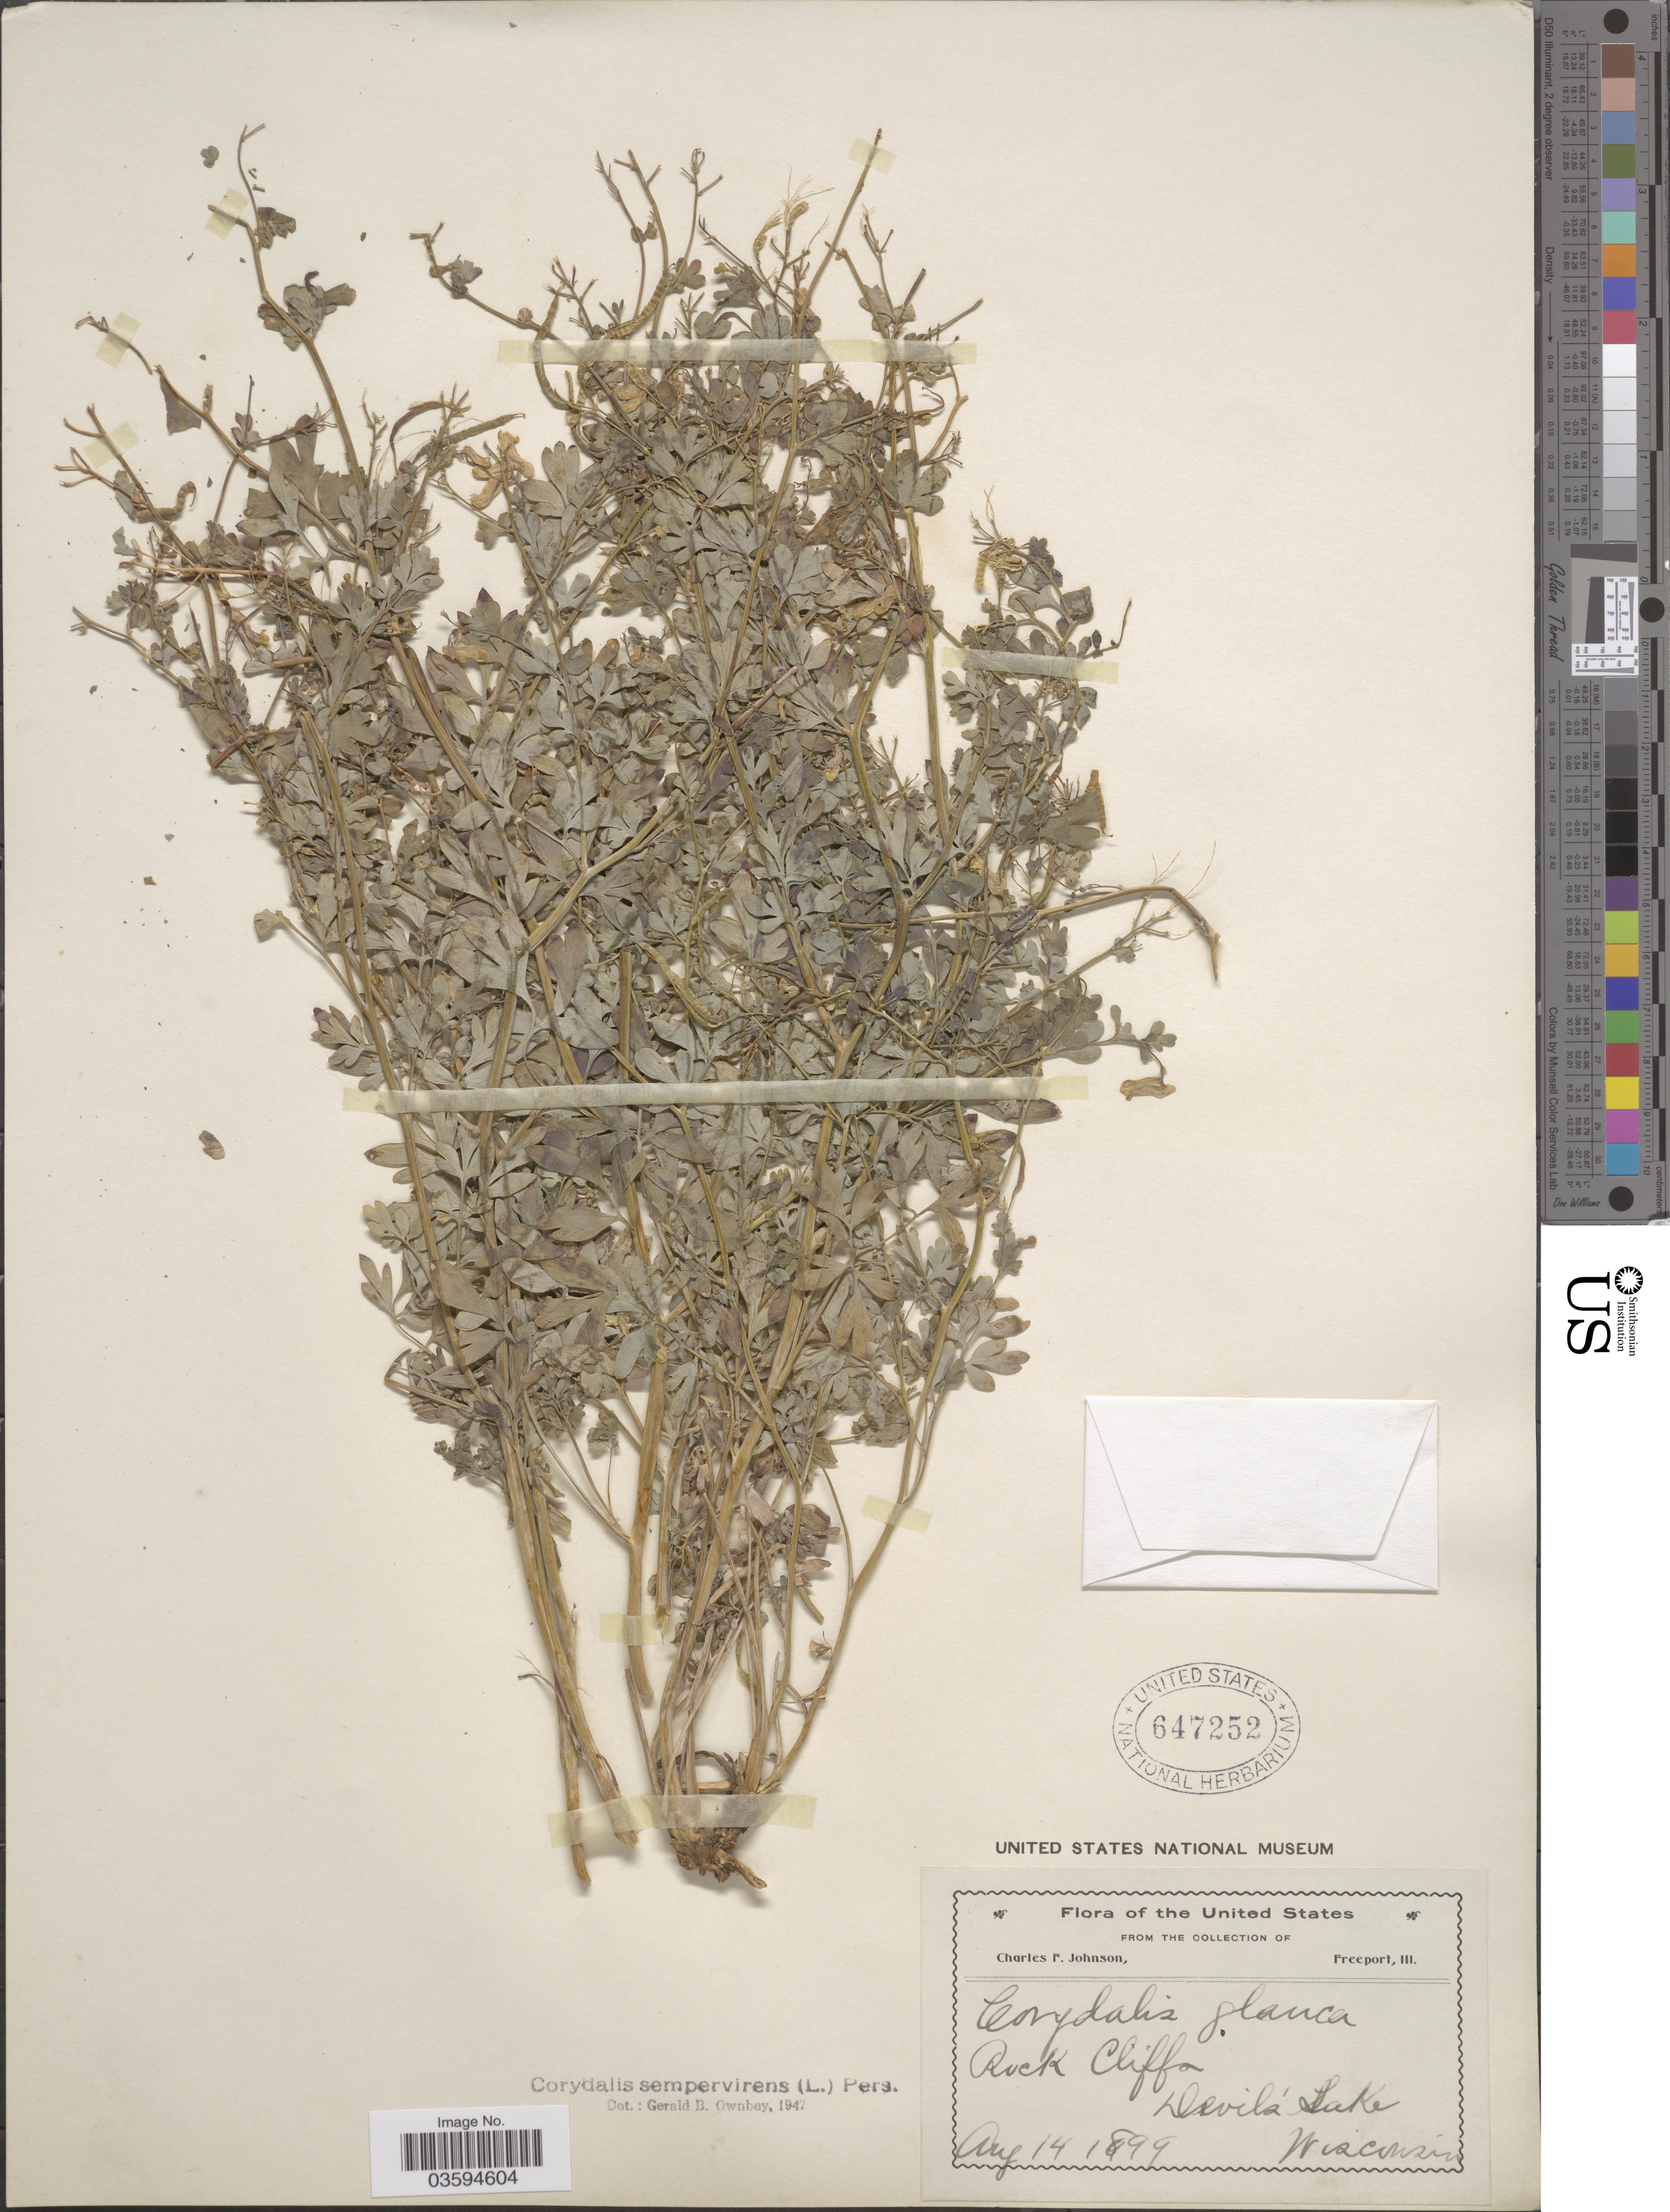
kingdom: Plantae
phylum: Tracheophyta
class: Magnoliopsida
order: Ranunculales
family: Papaveraceae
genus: Capnoides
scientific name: Capnoides sempervirens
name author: (L.) Borkh.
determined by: Strong, M. T., (US), Smithsonian Institution - National Museum of Natural History (UNITED STATES)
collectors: C. F. Johnson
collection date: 1899-08-14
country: United States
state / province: Wisconsin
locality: Rock Cliffs, Devils' Lake.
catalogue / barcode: US 647252